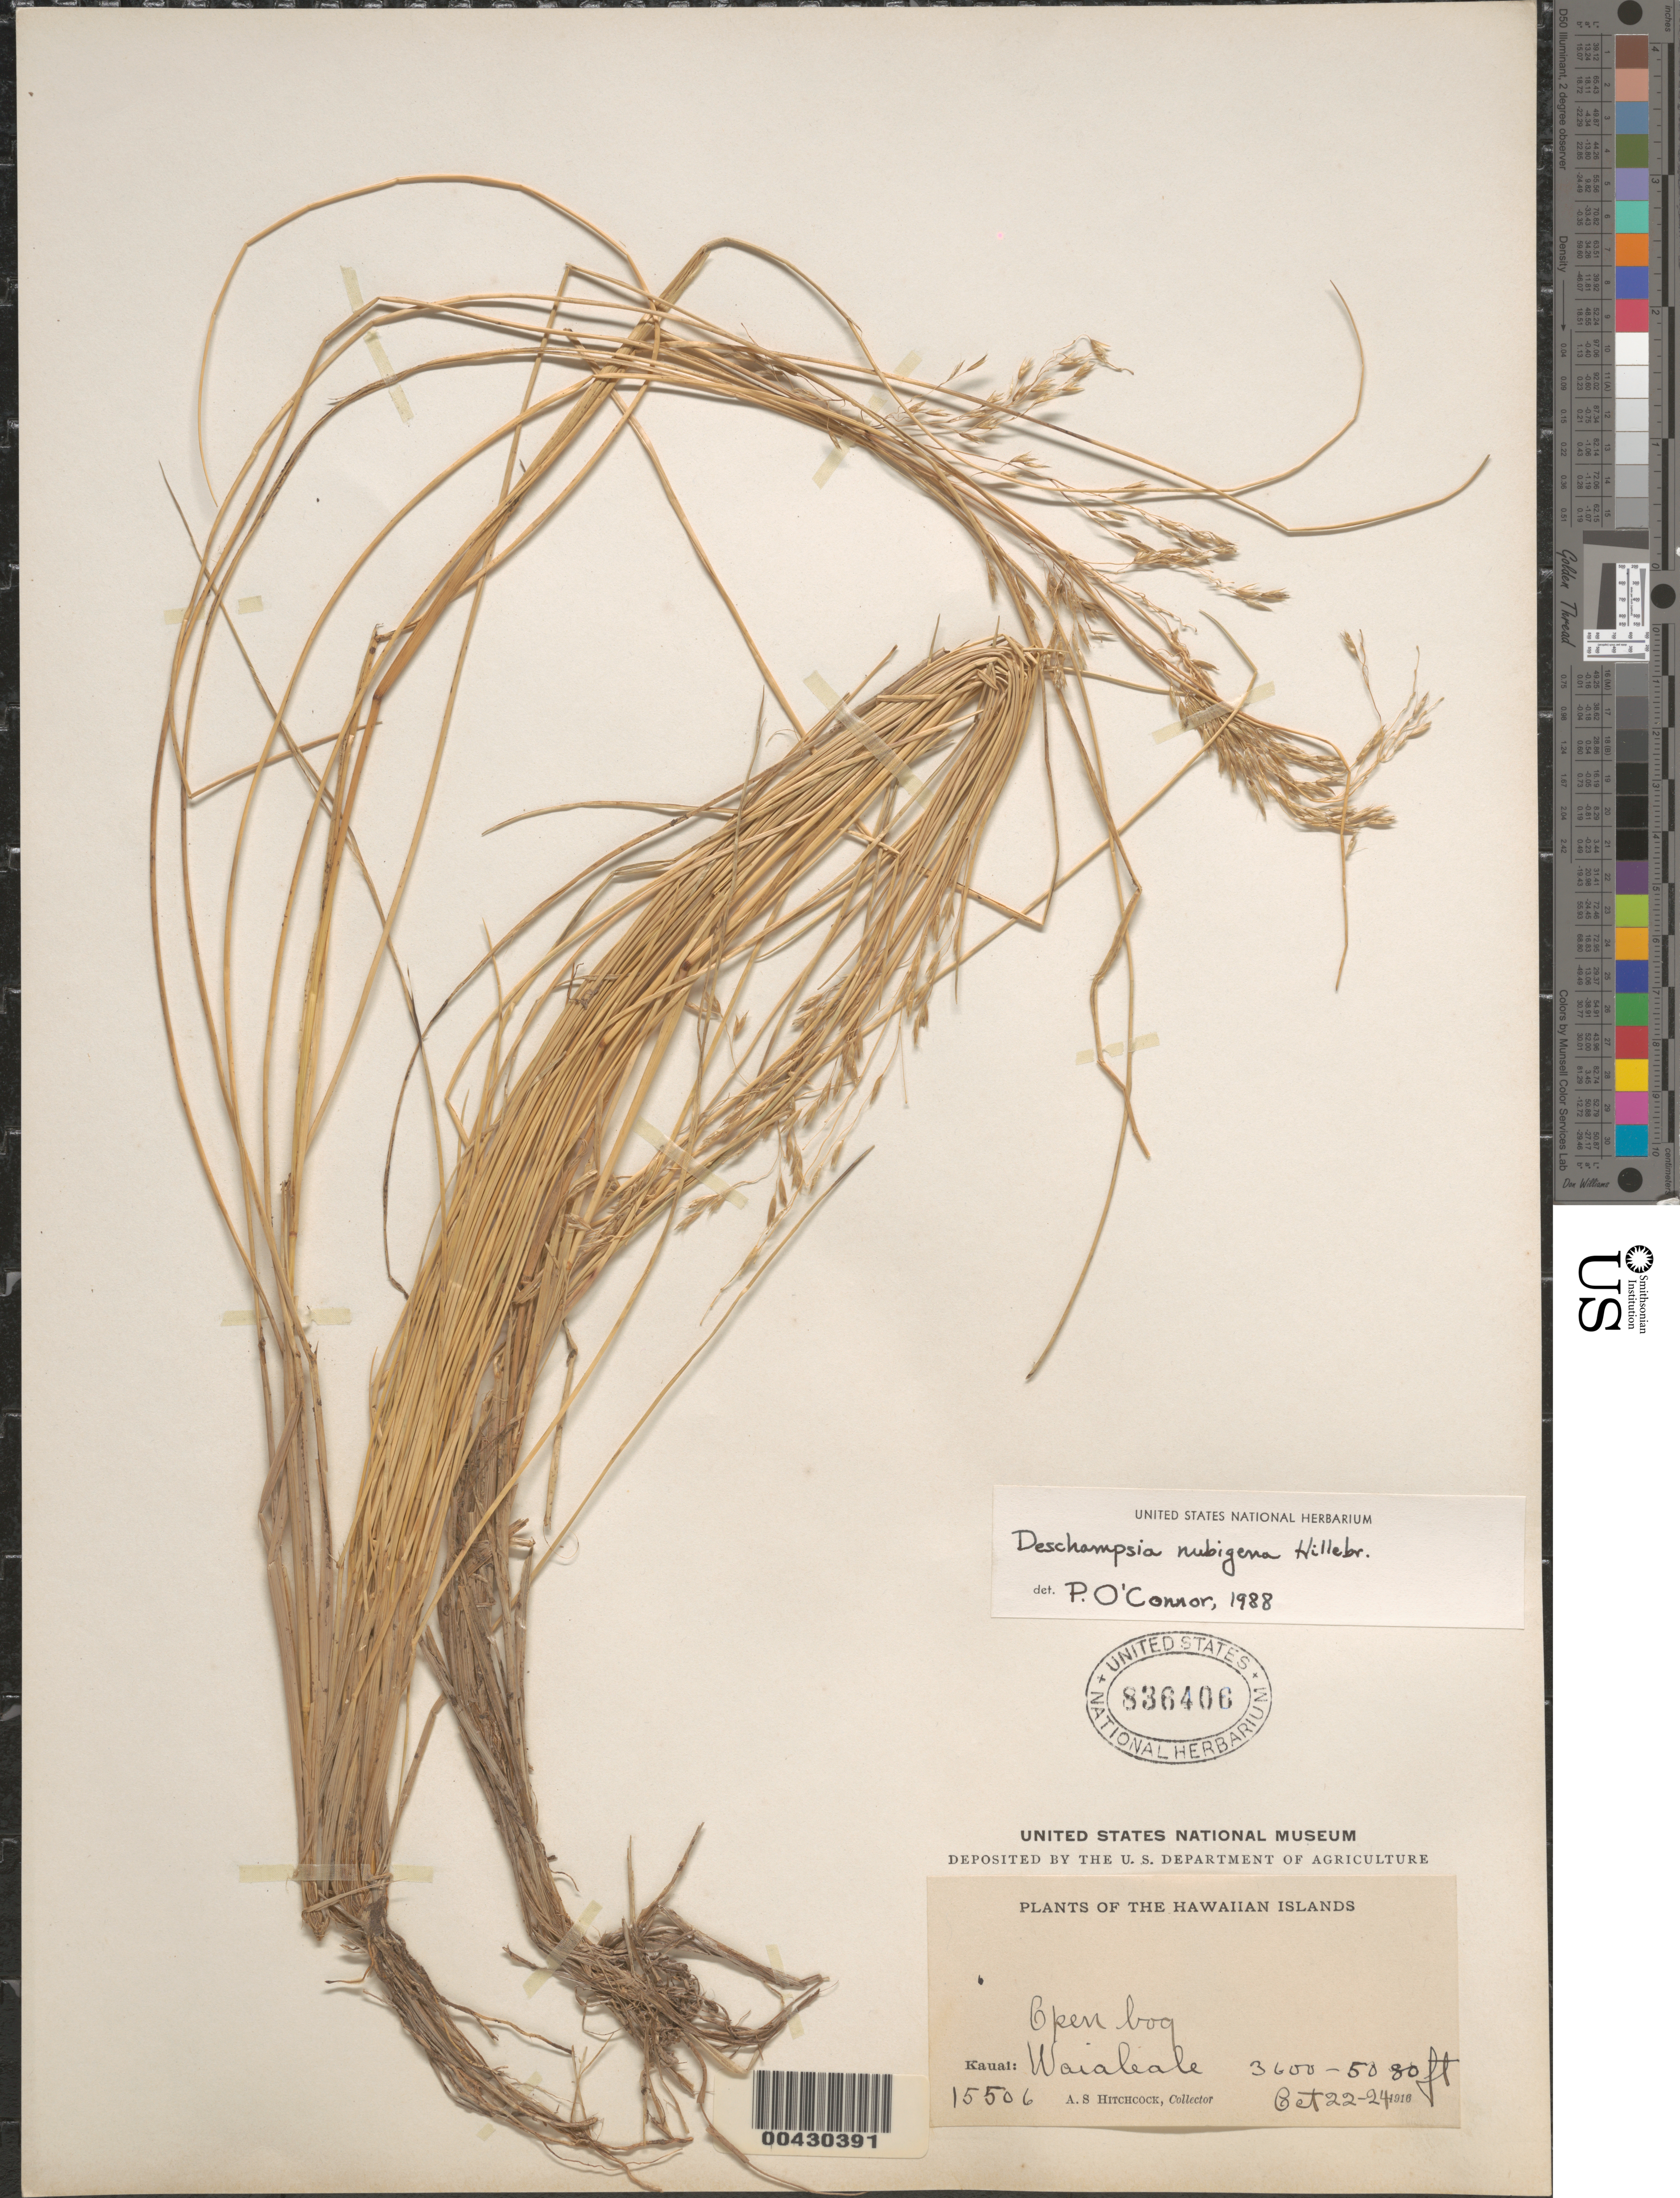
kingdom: Plantae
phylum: Tracheophyta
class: Liliopsida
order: Poales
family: Poaceae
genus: Deschampsia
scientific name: Deschampsia nubigena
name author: Hillebr.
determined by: O'Connor, P.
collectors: A. S. Hitchcock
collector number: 15506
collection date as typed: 22 Oct 1916 to 24 Oct 1916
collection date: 1916-10-22/1916-10-24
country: United States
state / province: Hawaii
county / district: Kauai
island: Kaua'i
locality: Waialeale, open bog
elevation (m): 1097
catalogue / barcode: US 836406